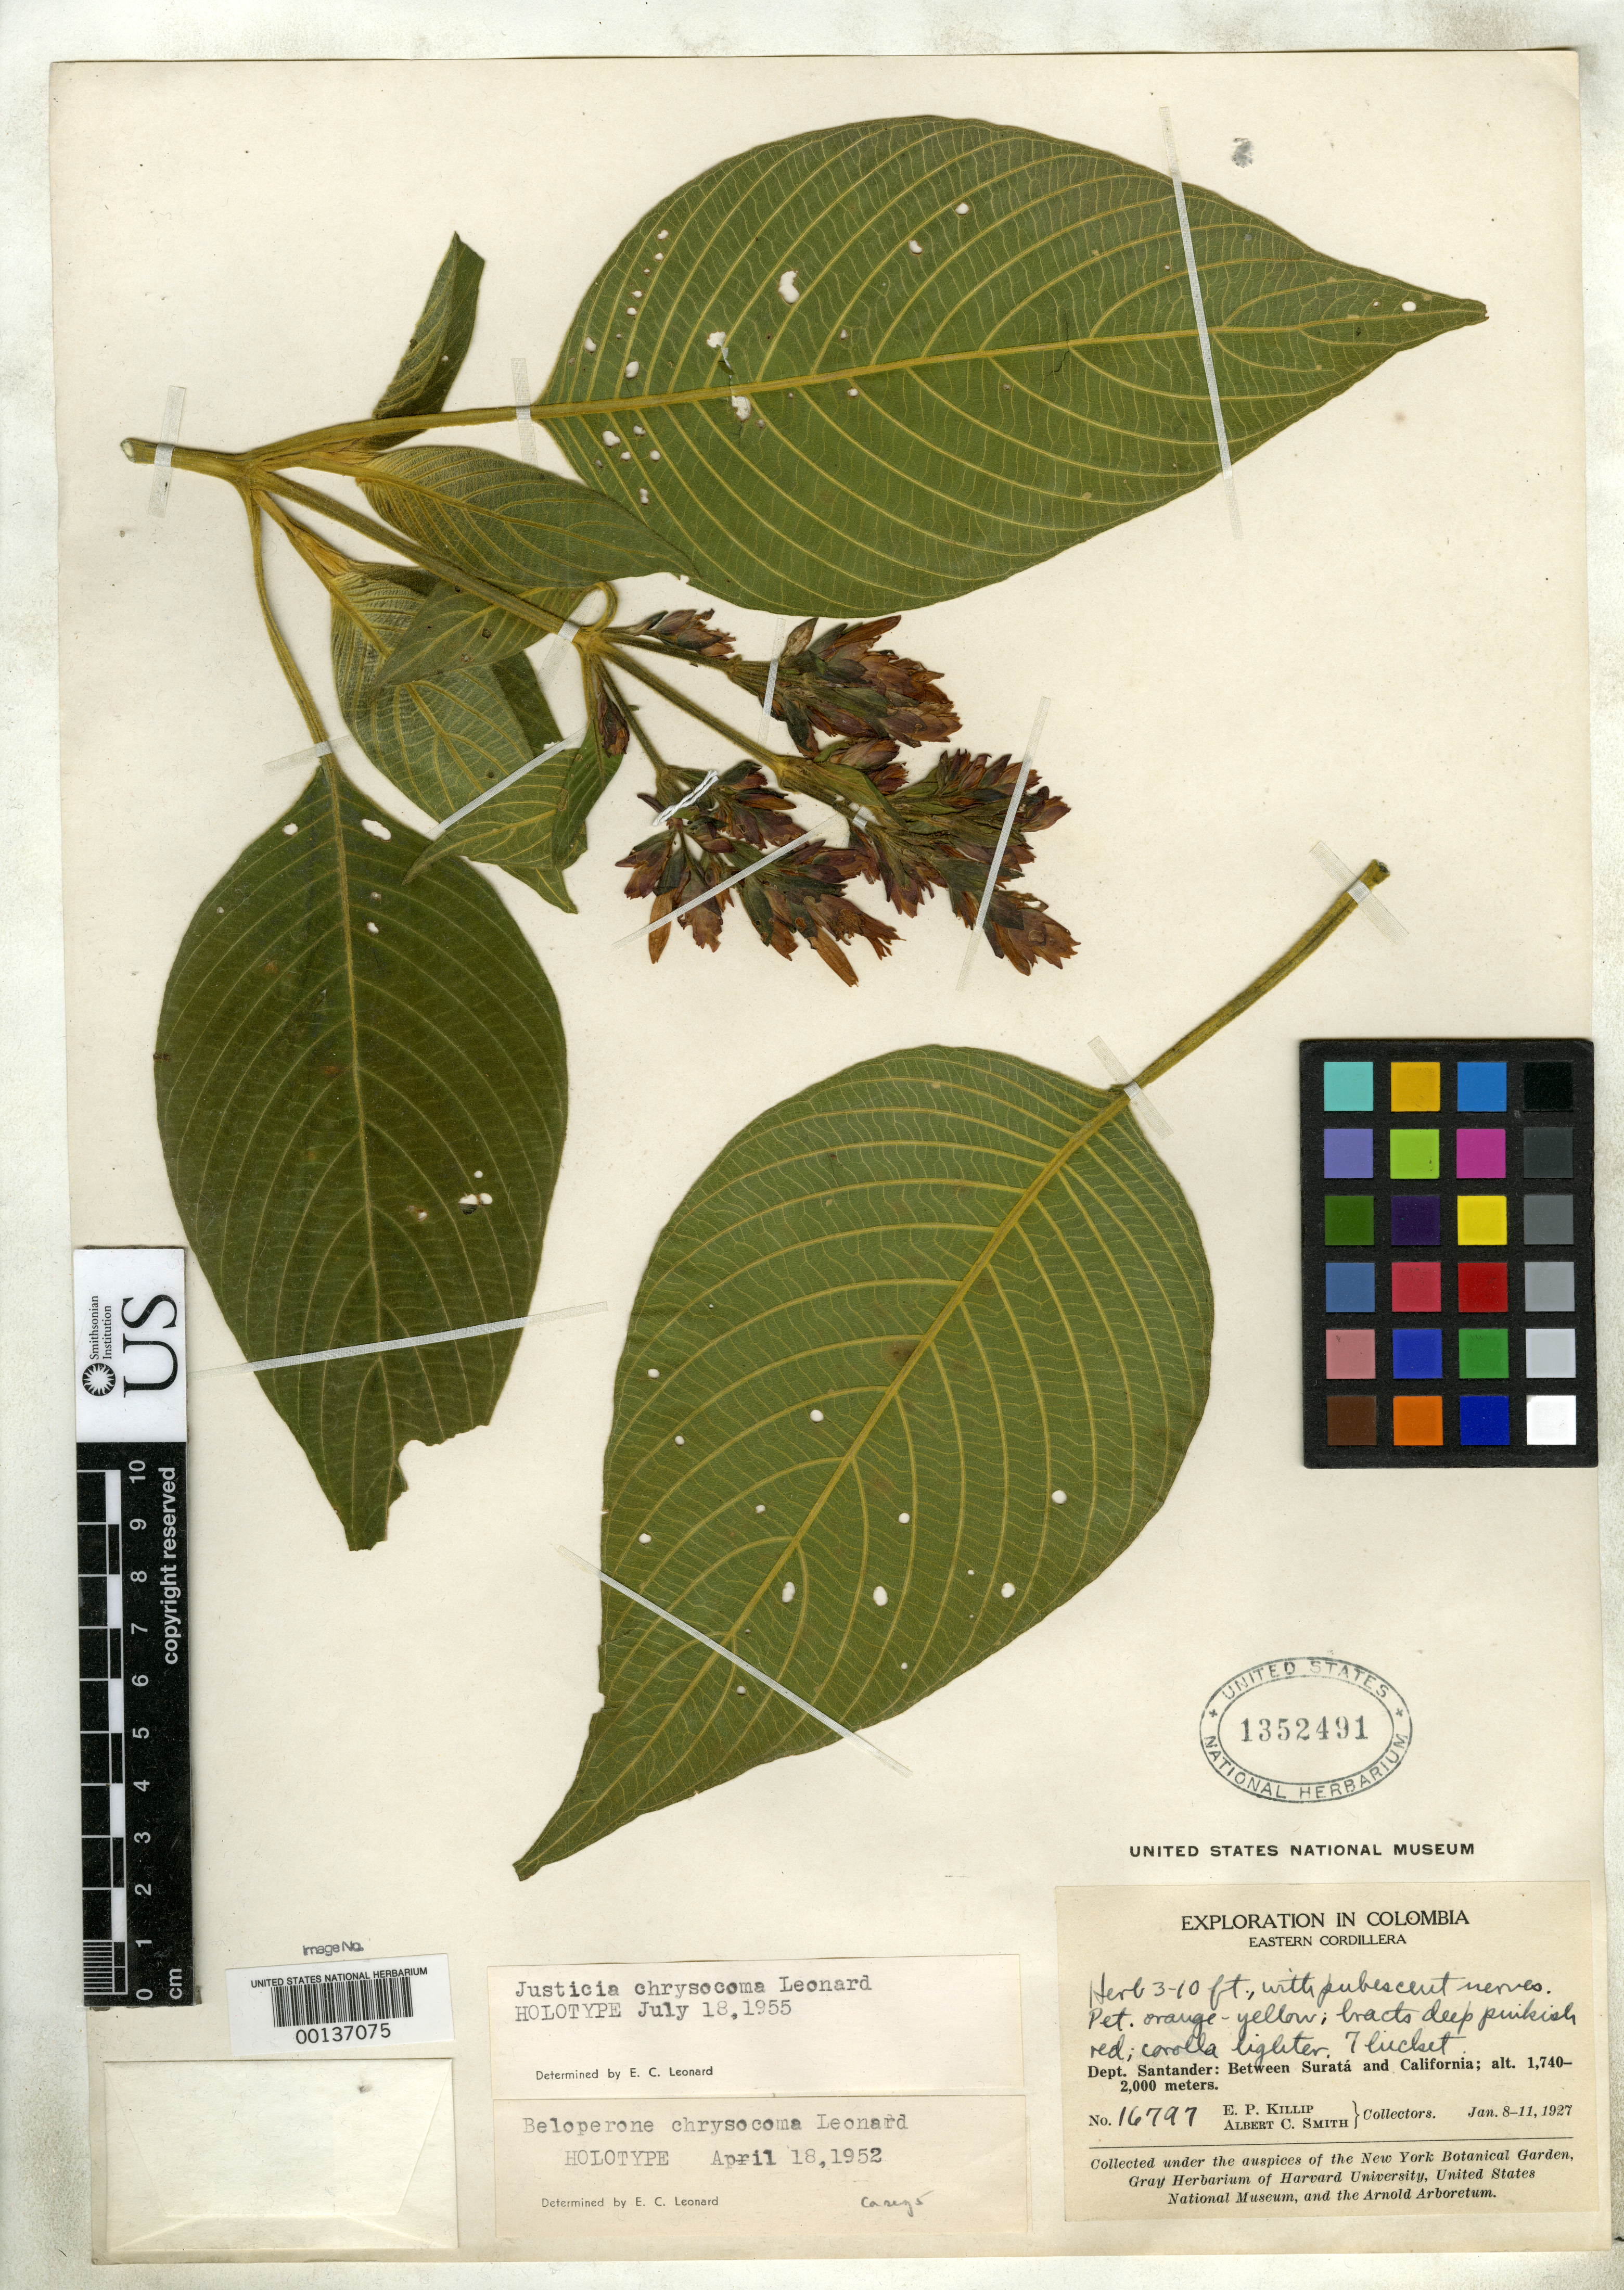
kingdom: Plantae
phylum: Tracheophyta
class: Magnoliopsida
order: Lamiales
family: Acanthaceae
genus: Justicia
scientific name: Justicia chrysocoma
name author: Leonard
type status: Holotype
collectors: E. P. Killip & A. C. Smith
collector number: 16797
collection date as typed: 08 Jan 1927 to 11 Jan 1927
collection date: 1927-01-08/1927-01-11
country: Colombia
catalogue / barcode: US 1352491